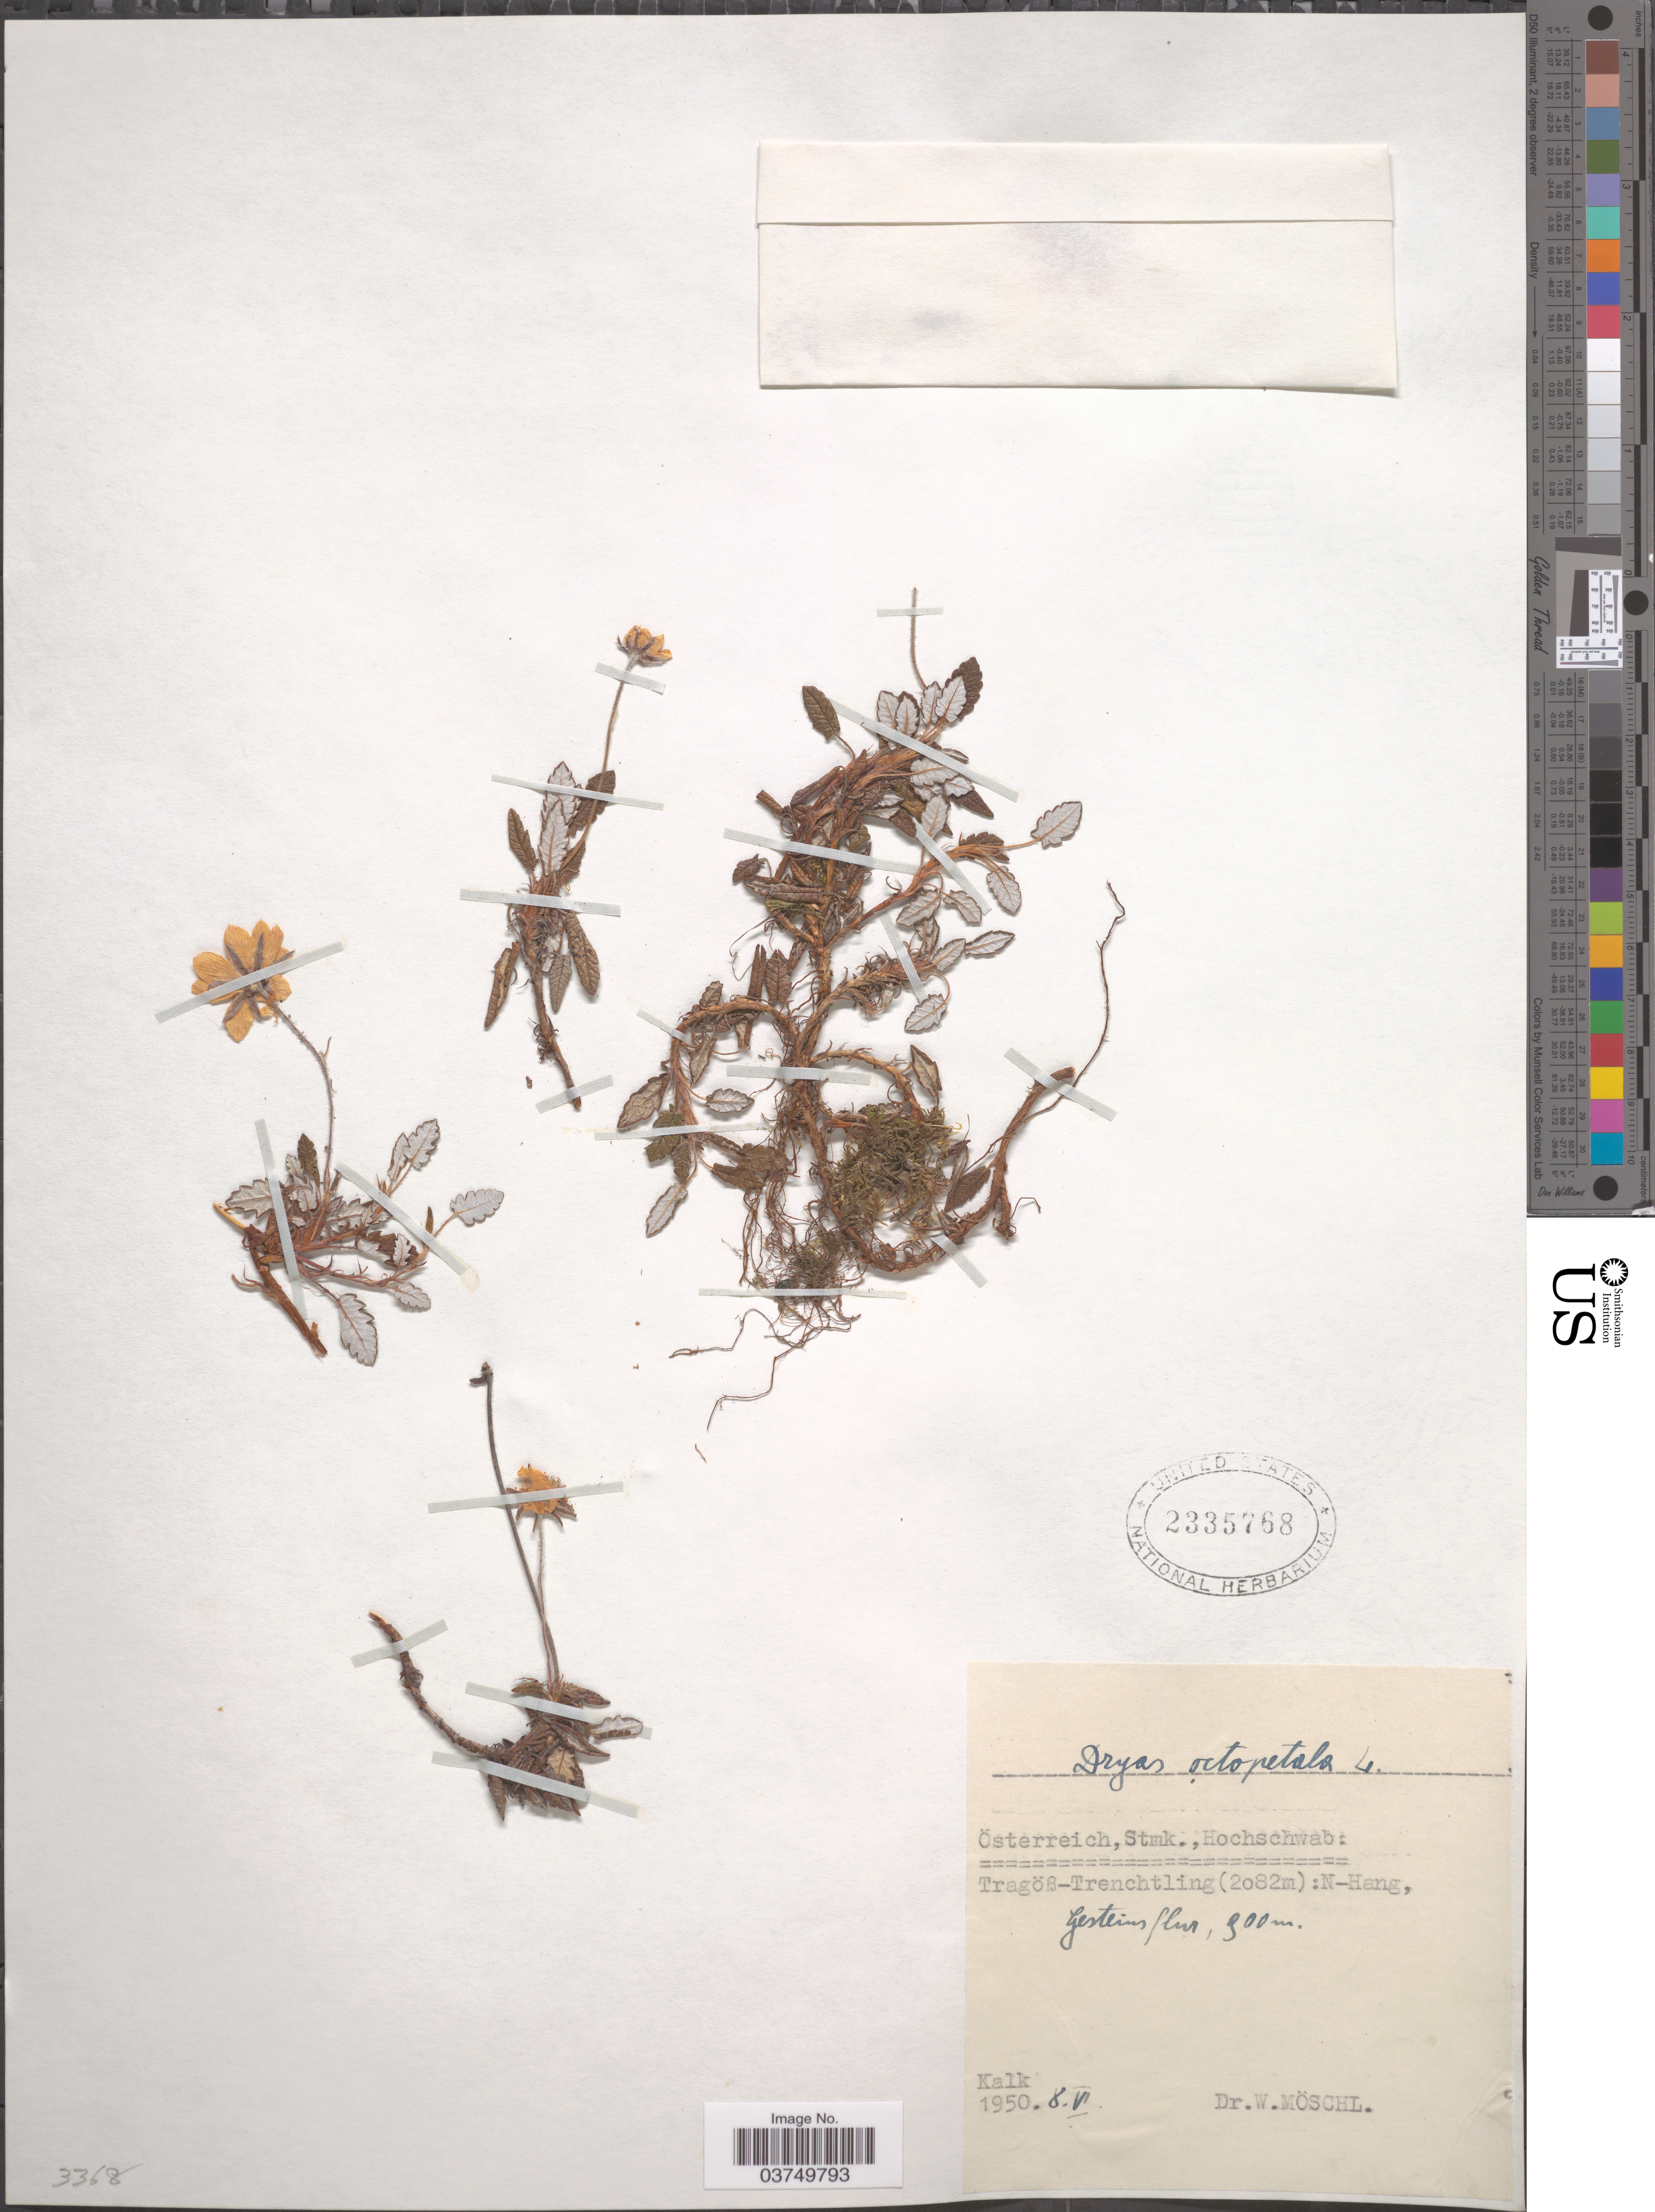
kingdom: Plantae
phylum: Tracheophyta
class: Magnoliopsida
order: Rosales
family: Rosaceae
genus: Dryas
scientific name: Dryas octopetala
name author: L.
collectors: W. Moschl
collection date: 1950-06-08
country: Austria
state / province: Steiermark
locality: Österreich, Stmk., Hochschwab: Tragöß-Trenchtling: N-Hang, Gesteins flur.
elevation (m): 900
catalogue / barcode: US 2335768